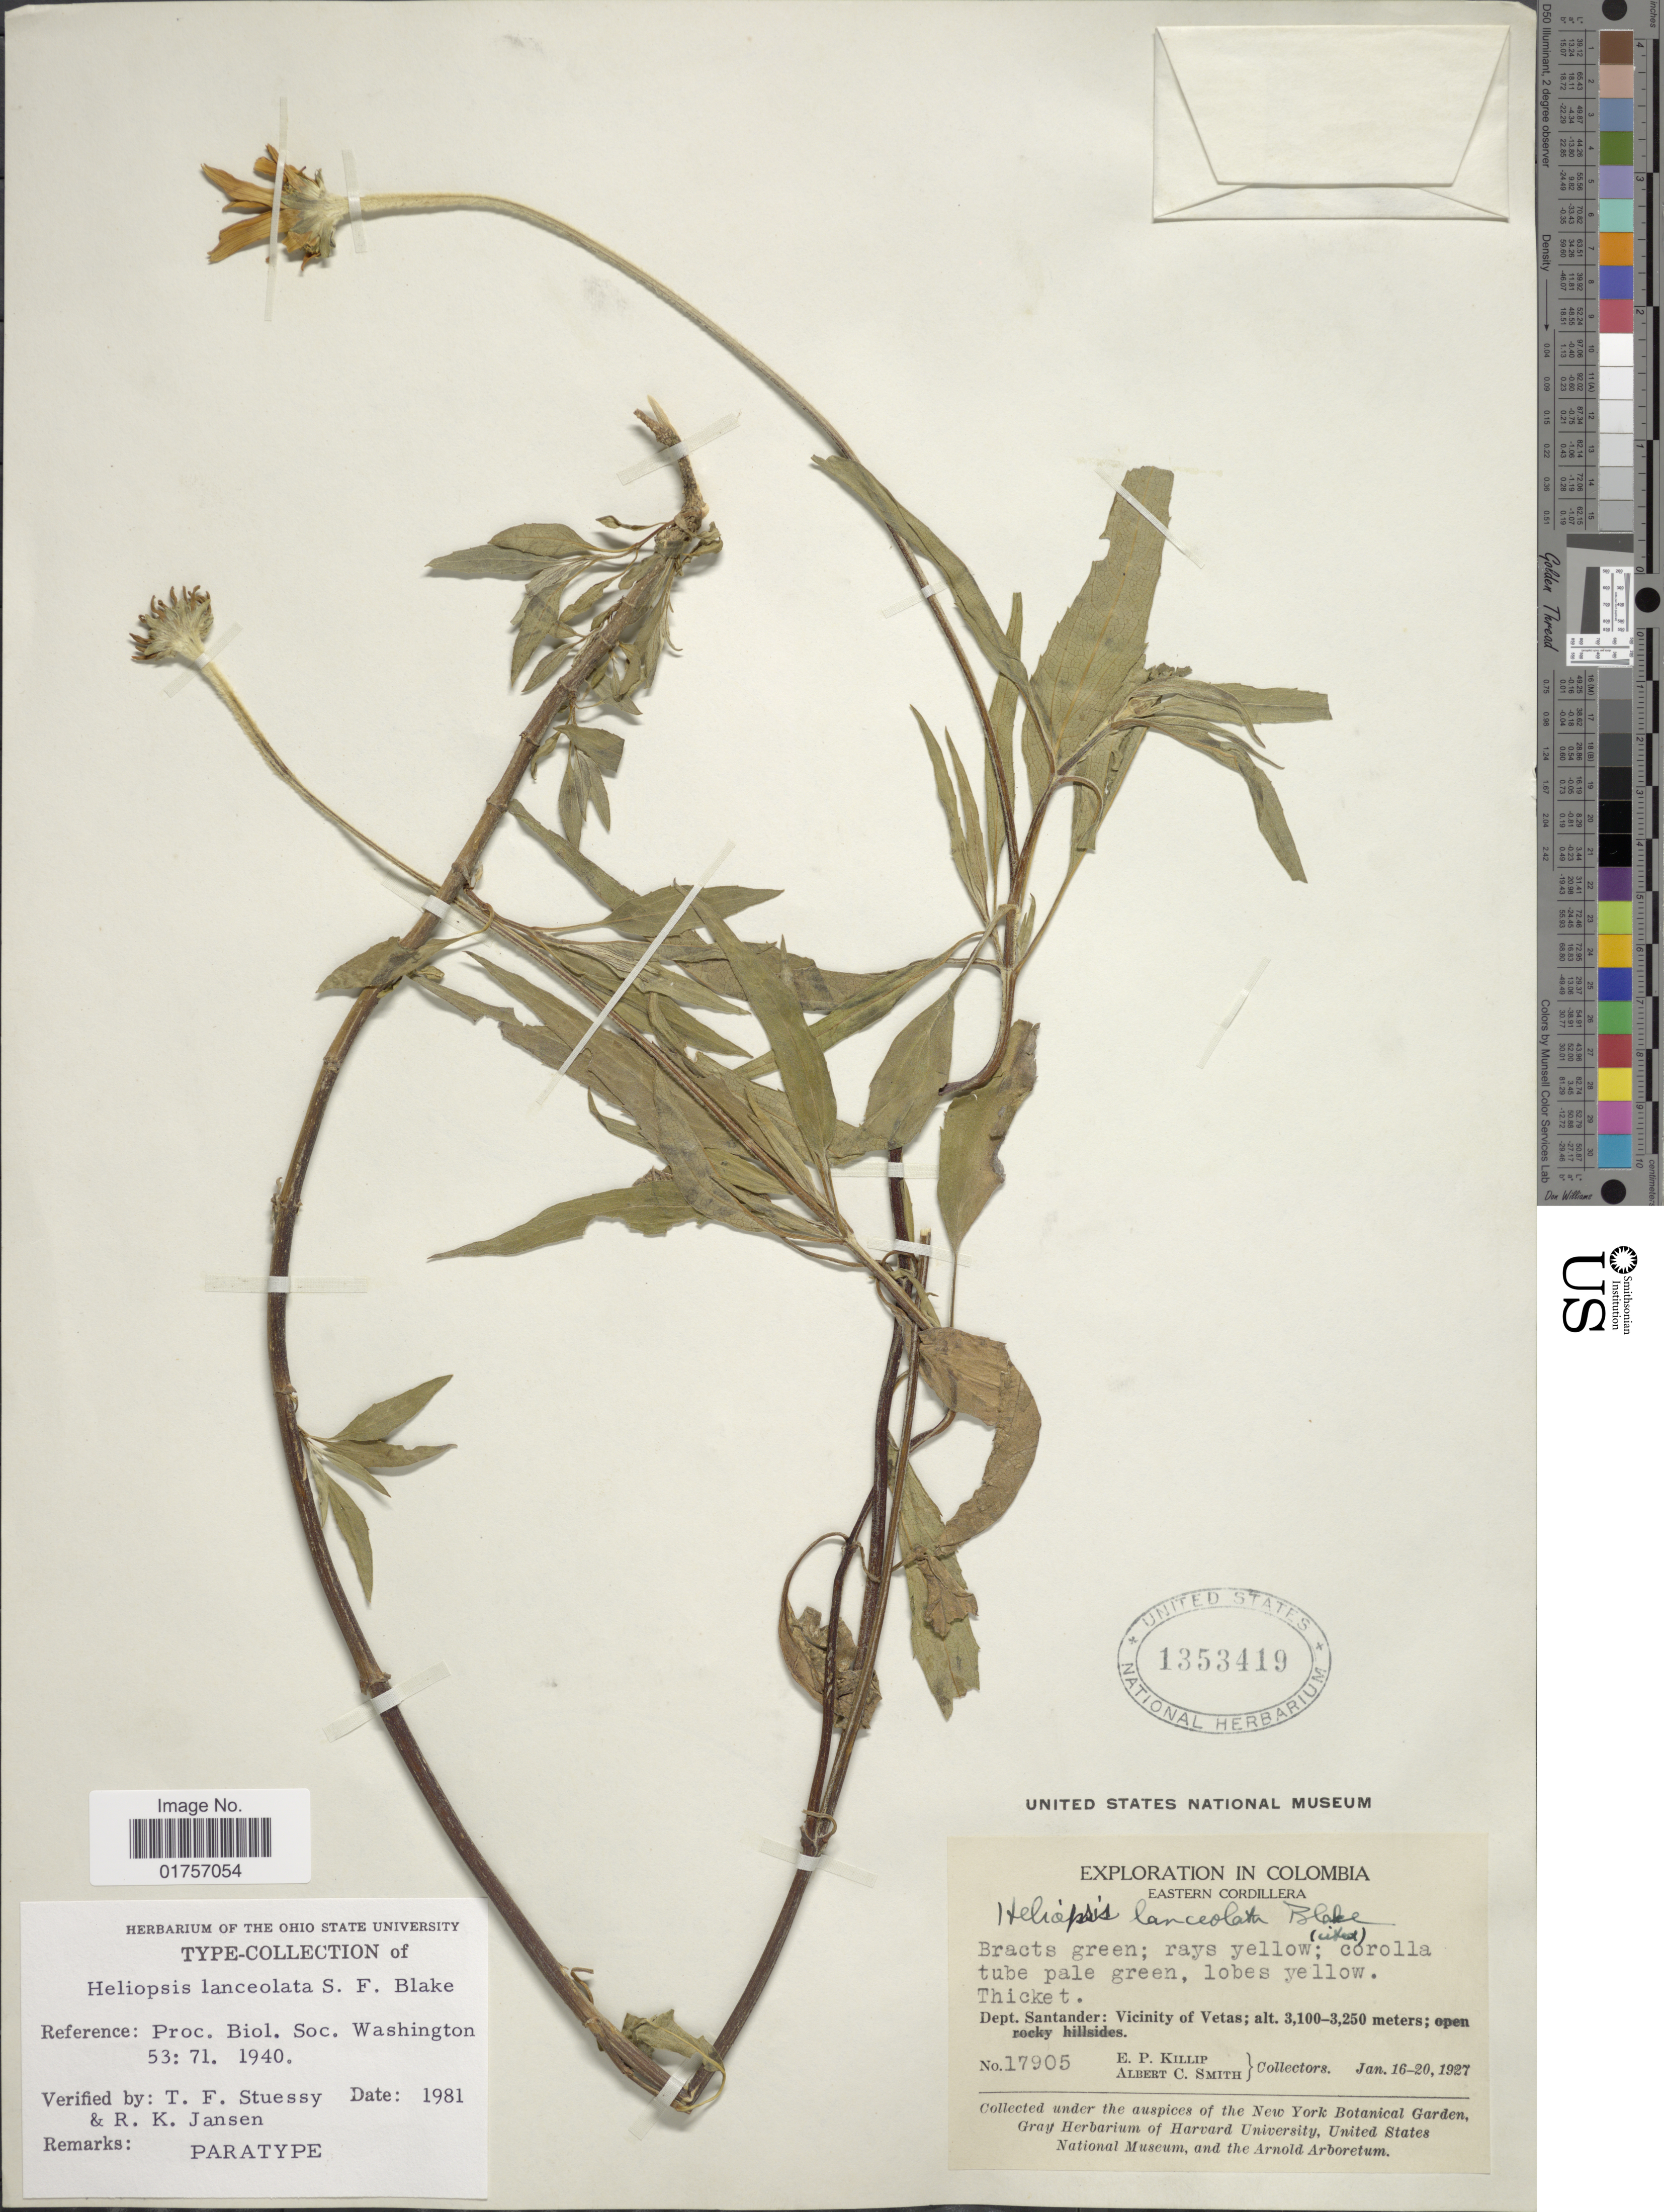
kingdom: Plantae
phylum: Tracheophyta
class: Magnoliopsida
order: Asterales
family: Asteraceae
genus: Heliopsis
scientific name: Heliopsis lanceolata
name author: S.F. Blake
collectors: E. P. Killip & A. C. Smith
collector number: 17905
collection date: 1927-01-16/1927-01-20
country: Colombia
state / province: Santander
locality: Eastern Cordillera. Vicinity of Vetas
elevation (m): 3100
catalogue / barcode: US 1353419